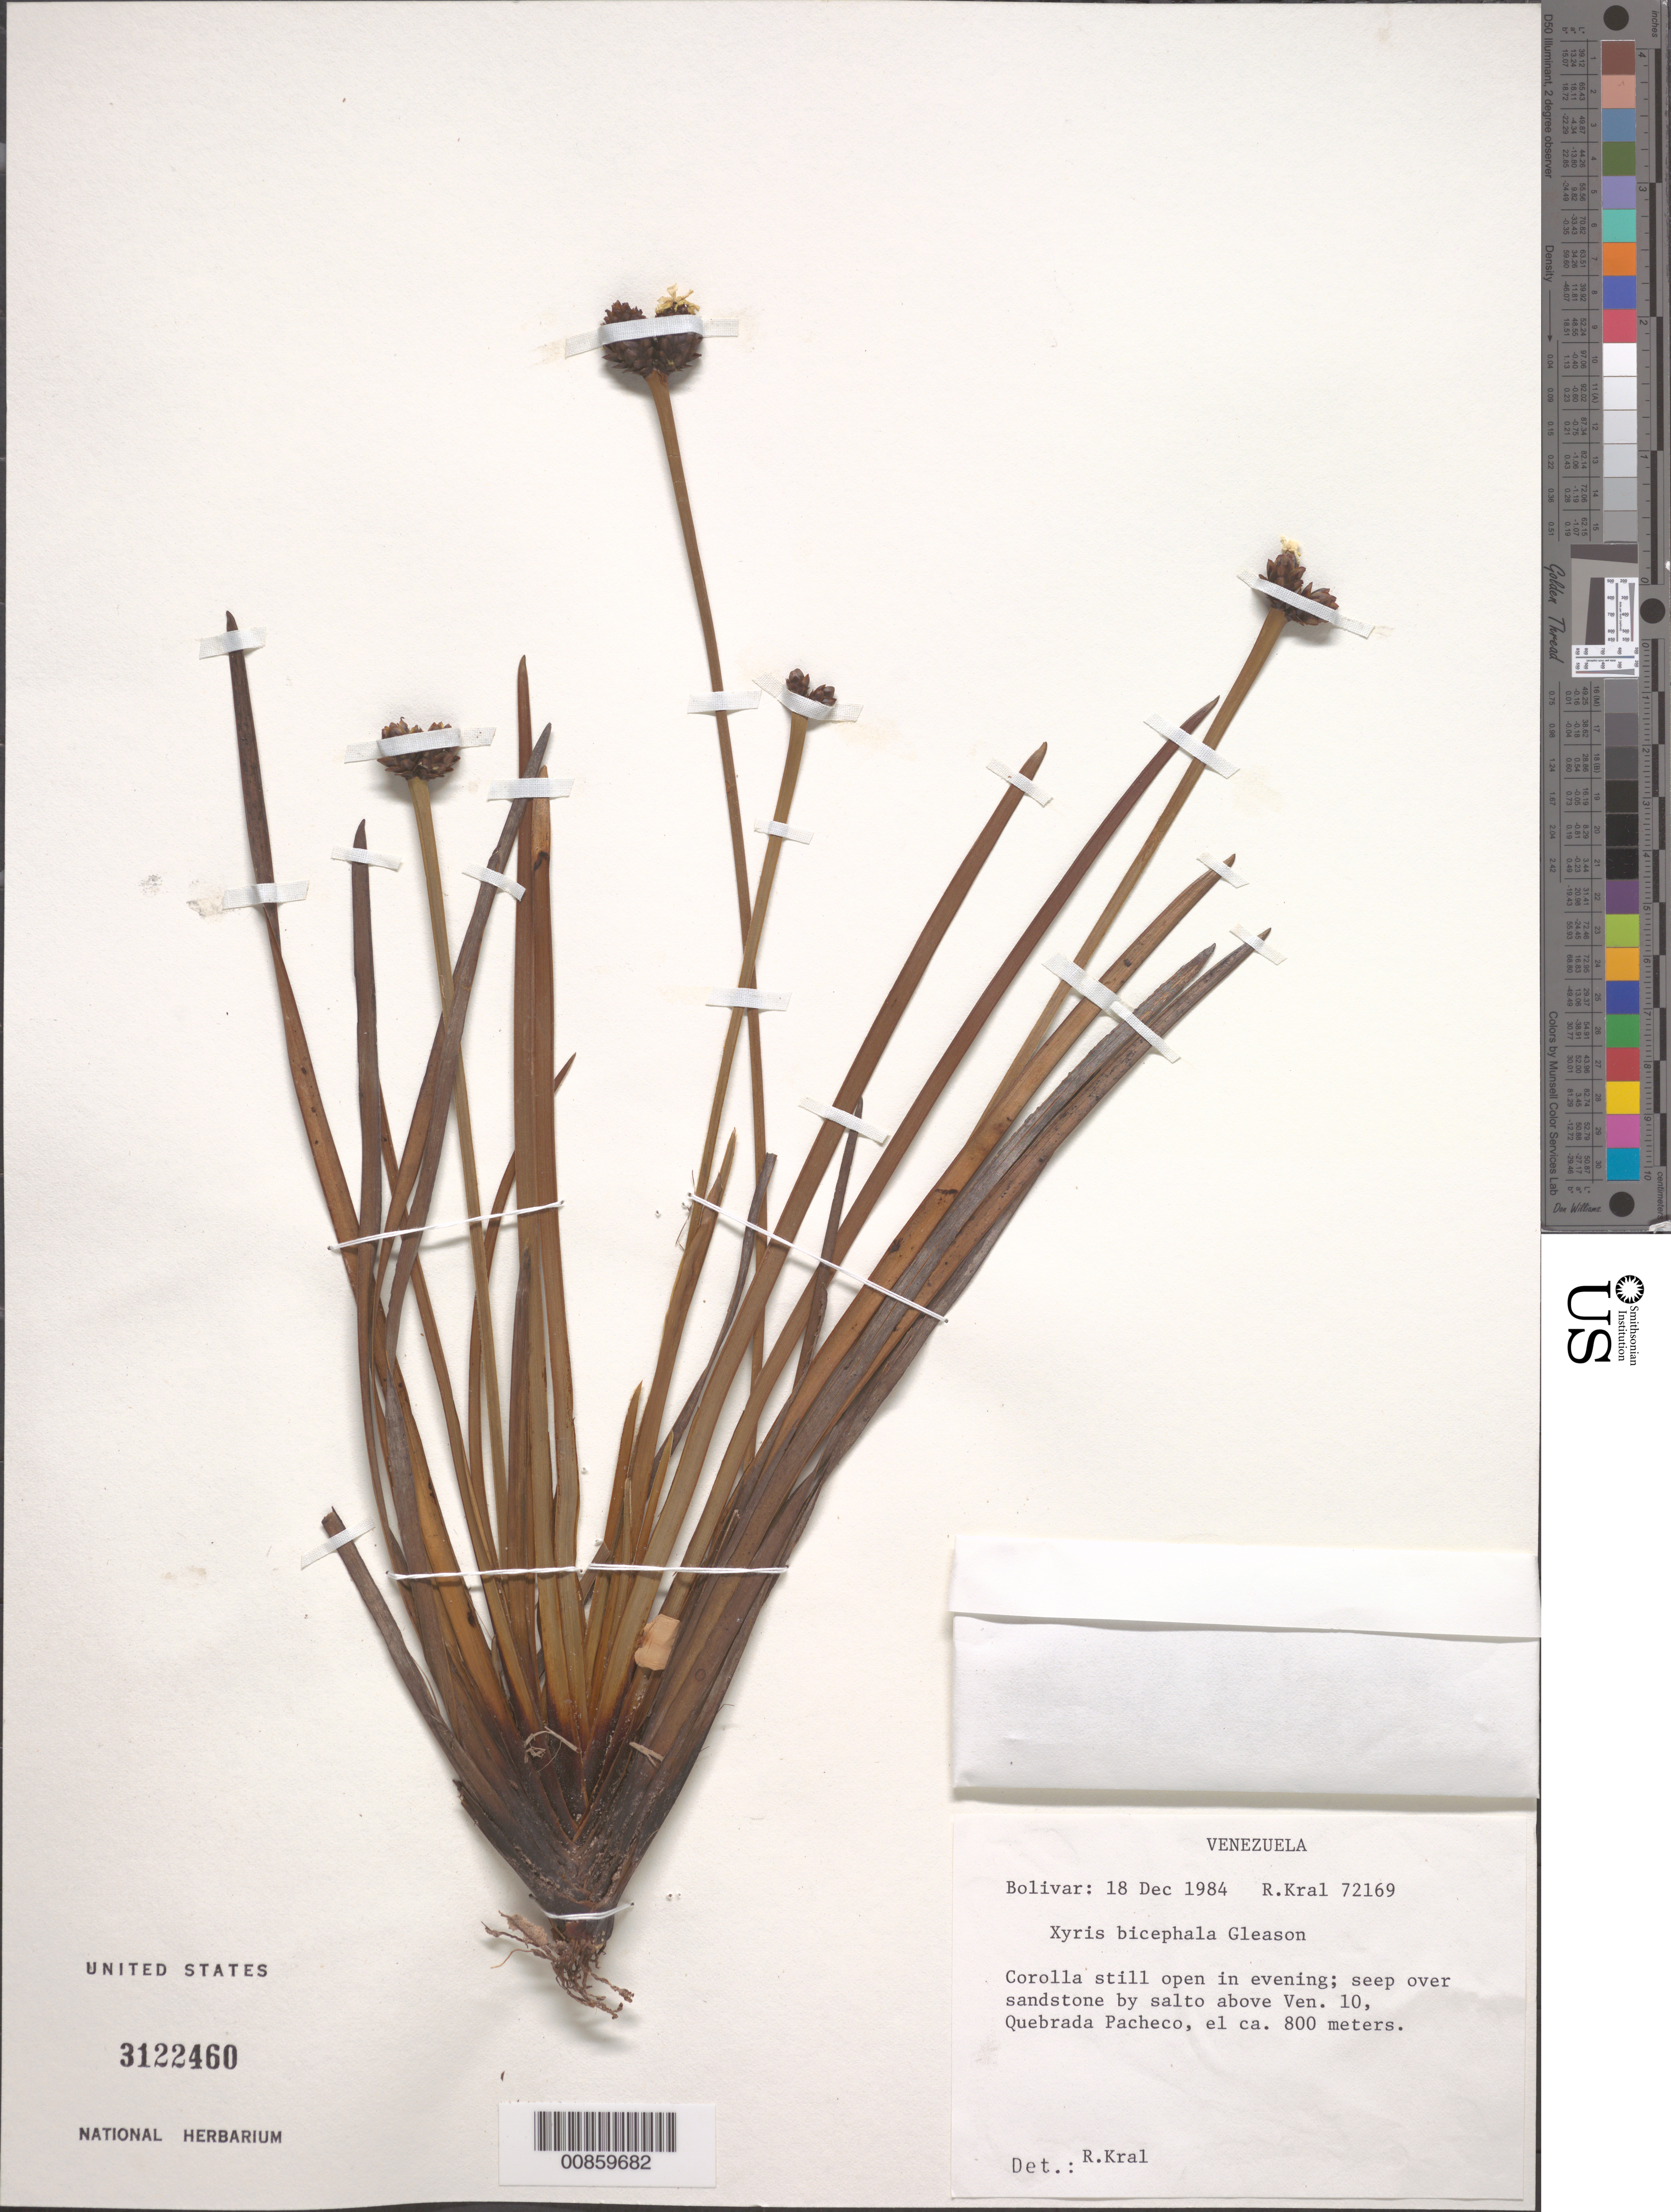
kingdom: Plantae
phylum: Tracheophyta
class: Liliopsida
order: Poales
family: Xyridaceae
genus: Xyris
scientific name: Xyris bicephala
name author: Gleason in Gleason & Killip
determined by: Kral, Robert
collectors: R. Kral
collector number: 72169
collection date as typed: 18-Dec-84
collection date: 1984-12-18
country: Venezuela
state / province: Bolívar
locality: Ven. 10, Quebrada Pacheco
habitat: Seep over sandstone.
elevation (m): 800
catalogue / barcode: US 3122460